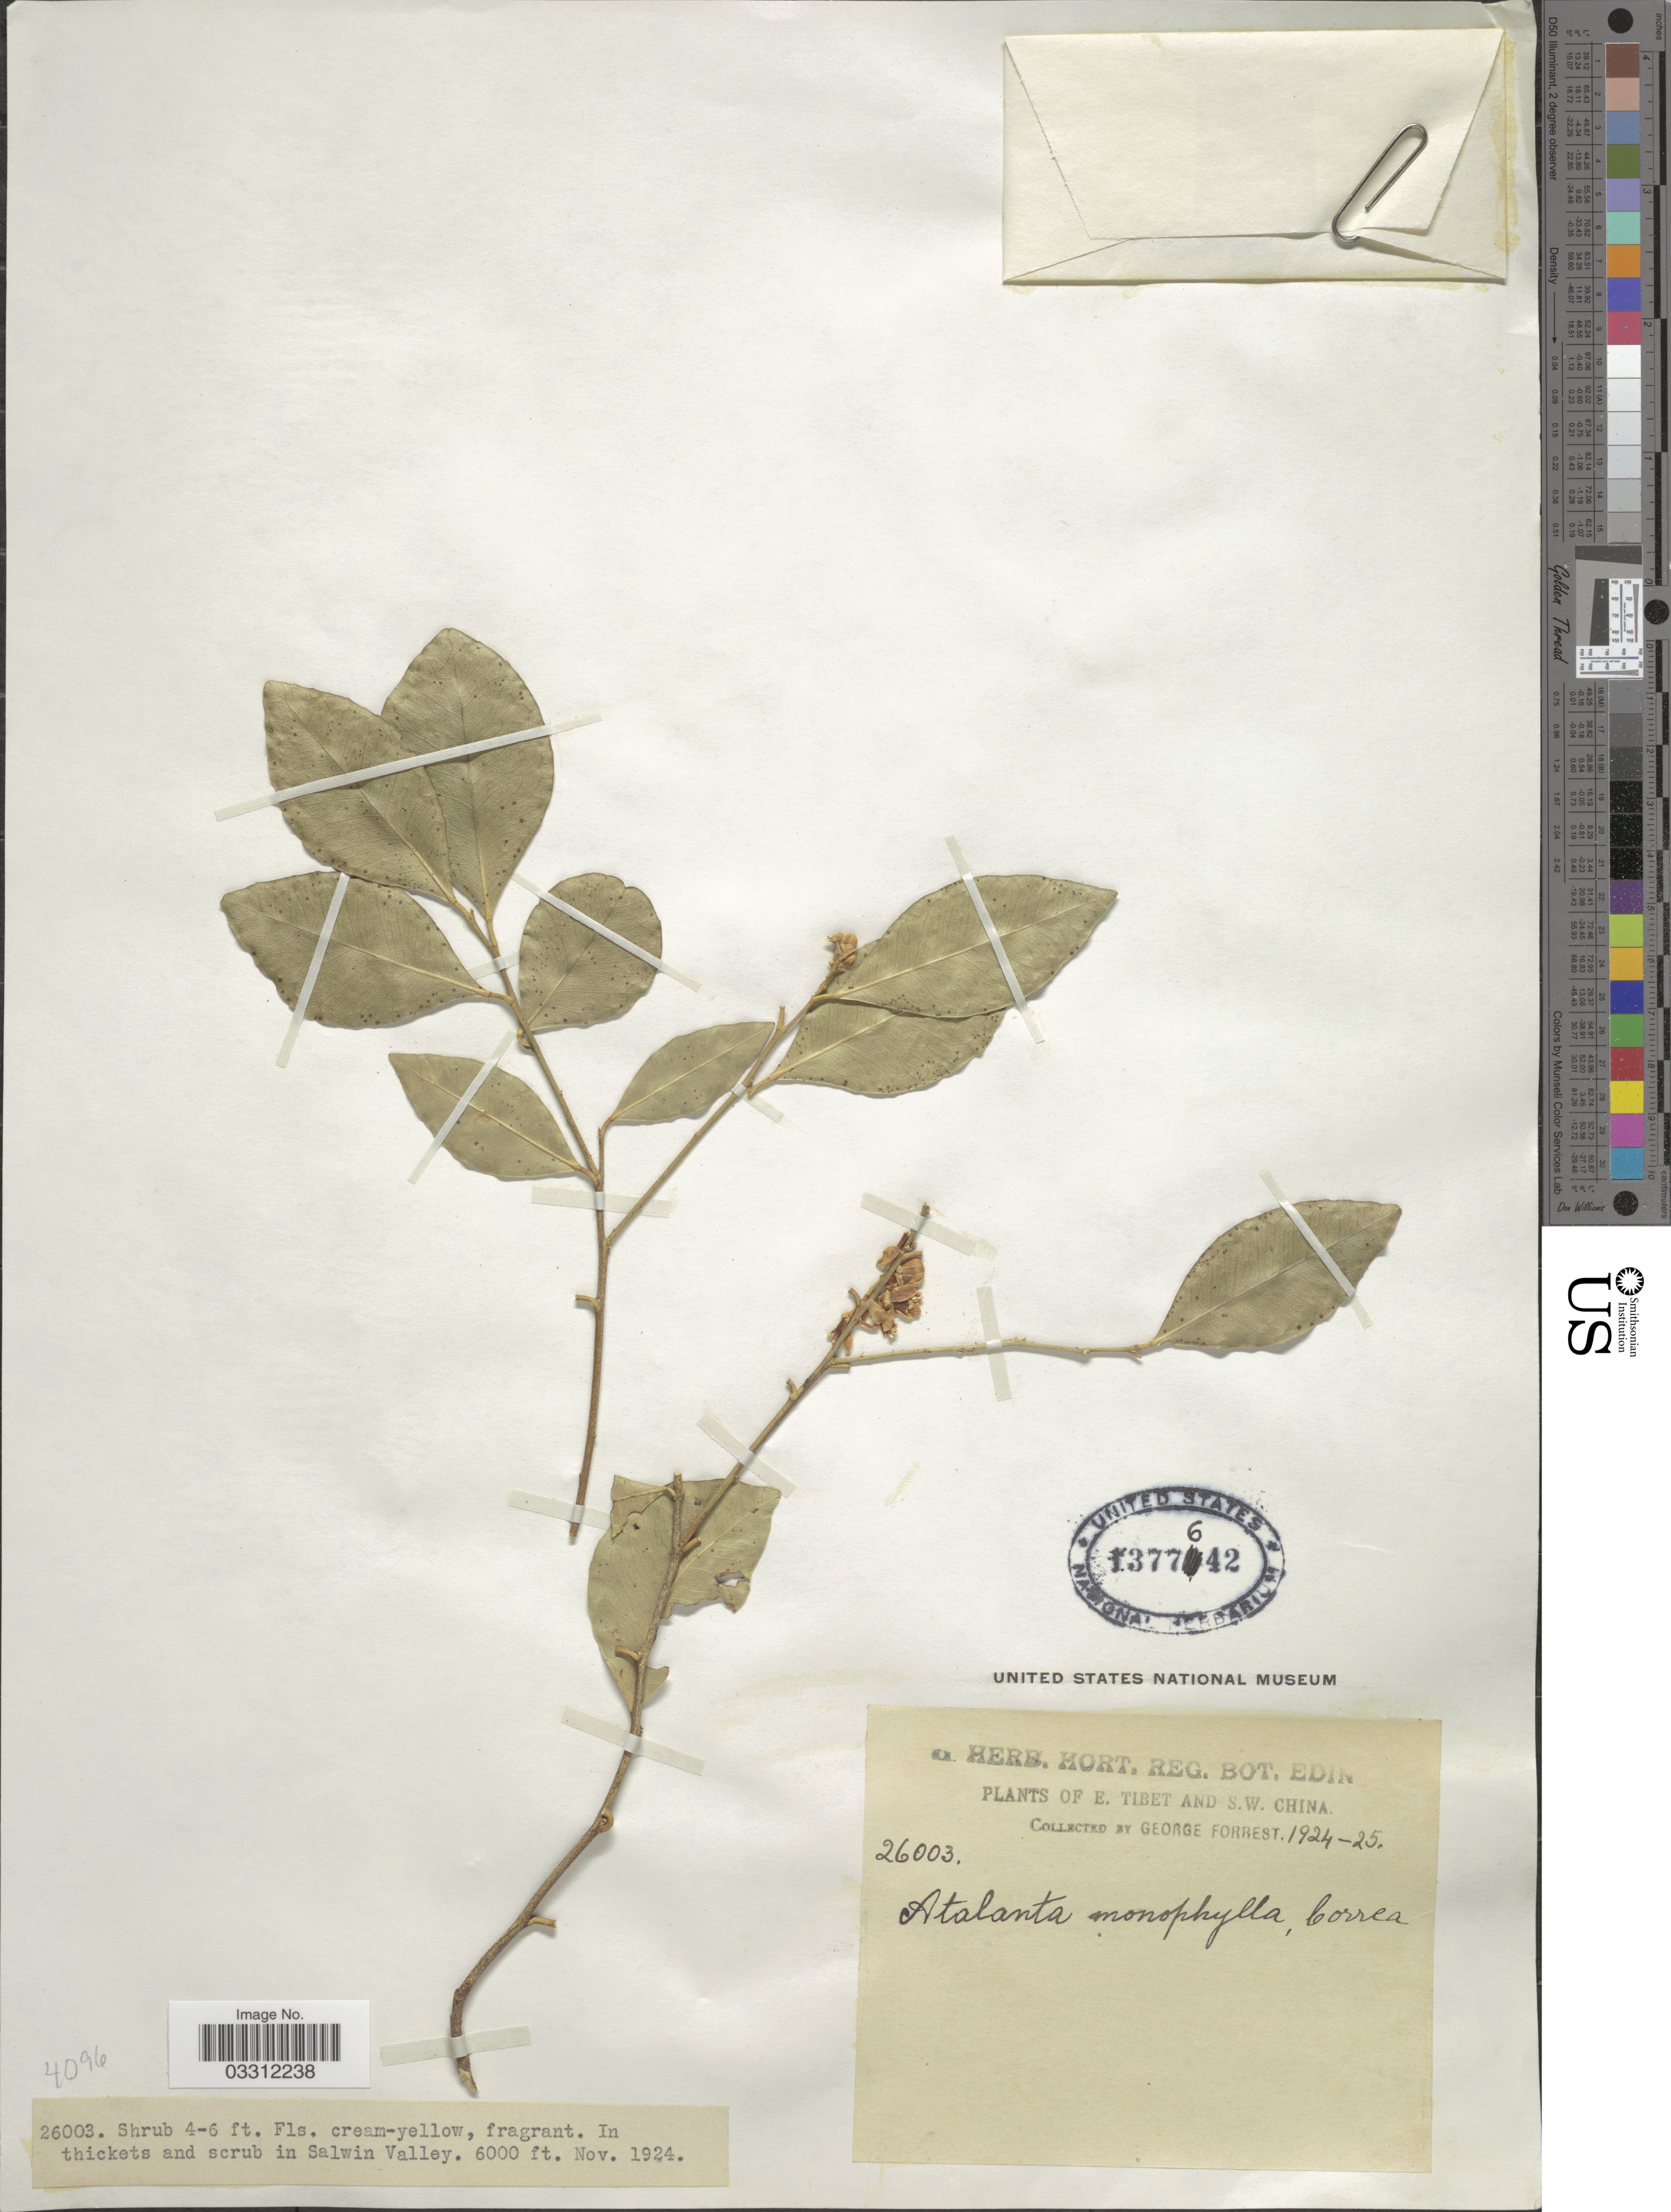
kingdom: Plantae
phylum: Tracheophyta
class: Magnoliopsida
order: Sapindales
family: Rutaceae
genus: Atalantia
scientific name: Atalantia monophylla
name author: (L.) DC.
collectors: G. Forrest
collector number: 26003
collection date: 1924-11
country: China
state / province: Xizang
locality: E. Tibet and S.W. China, In thickets and scrub in Salwin Valley.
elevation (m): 1829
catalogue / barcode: US 1377642